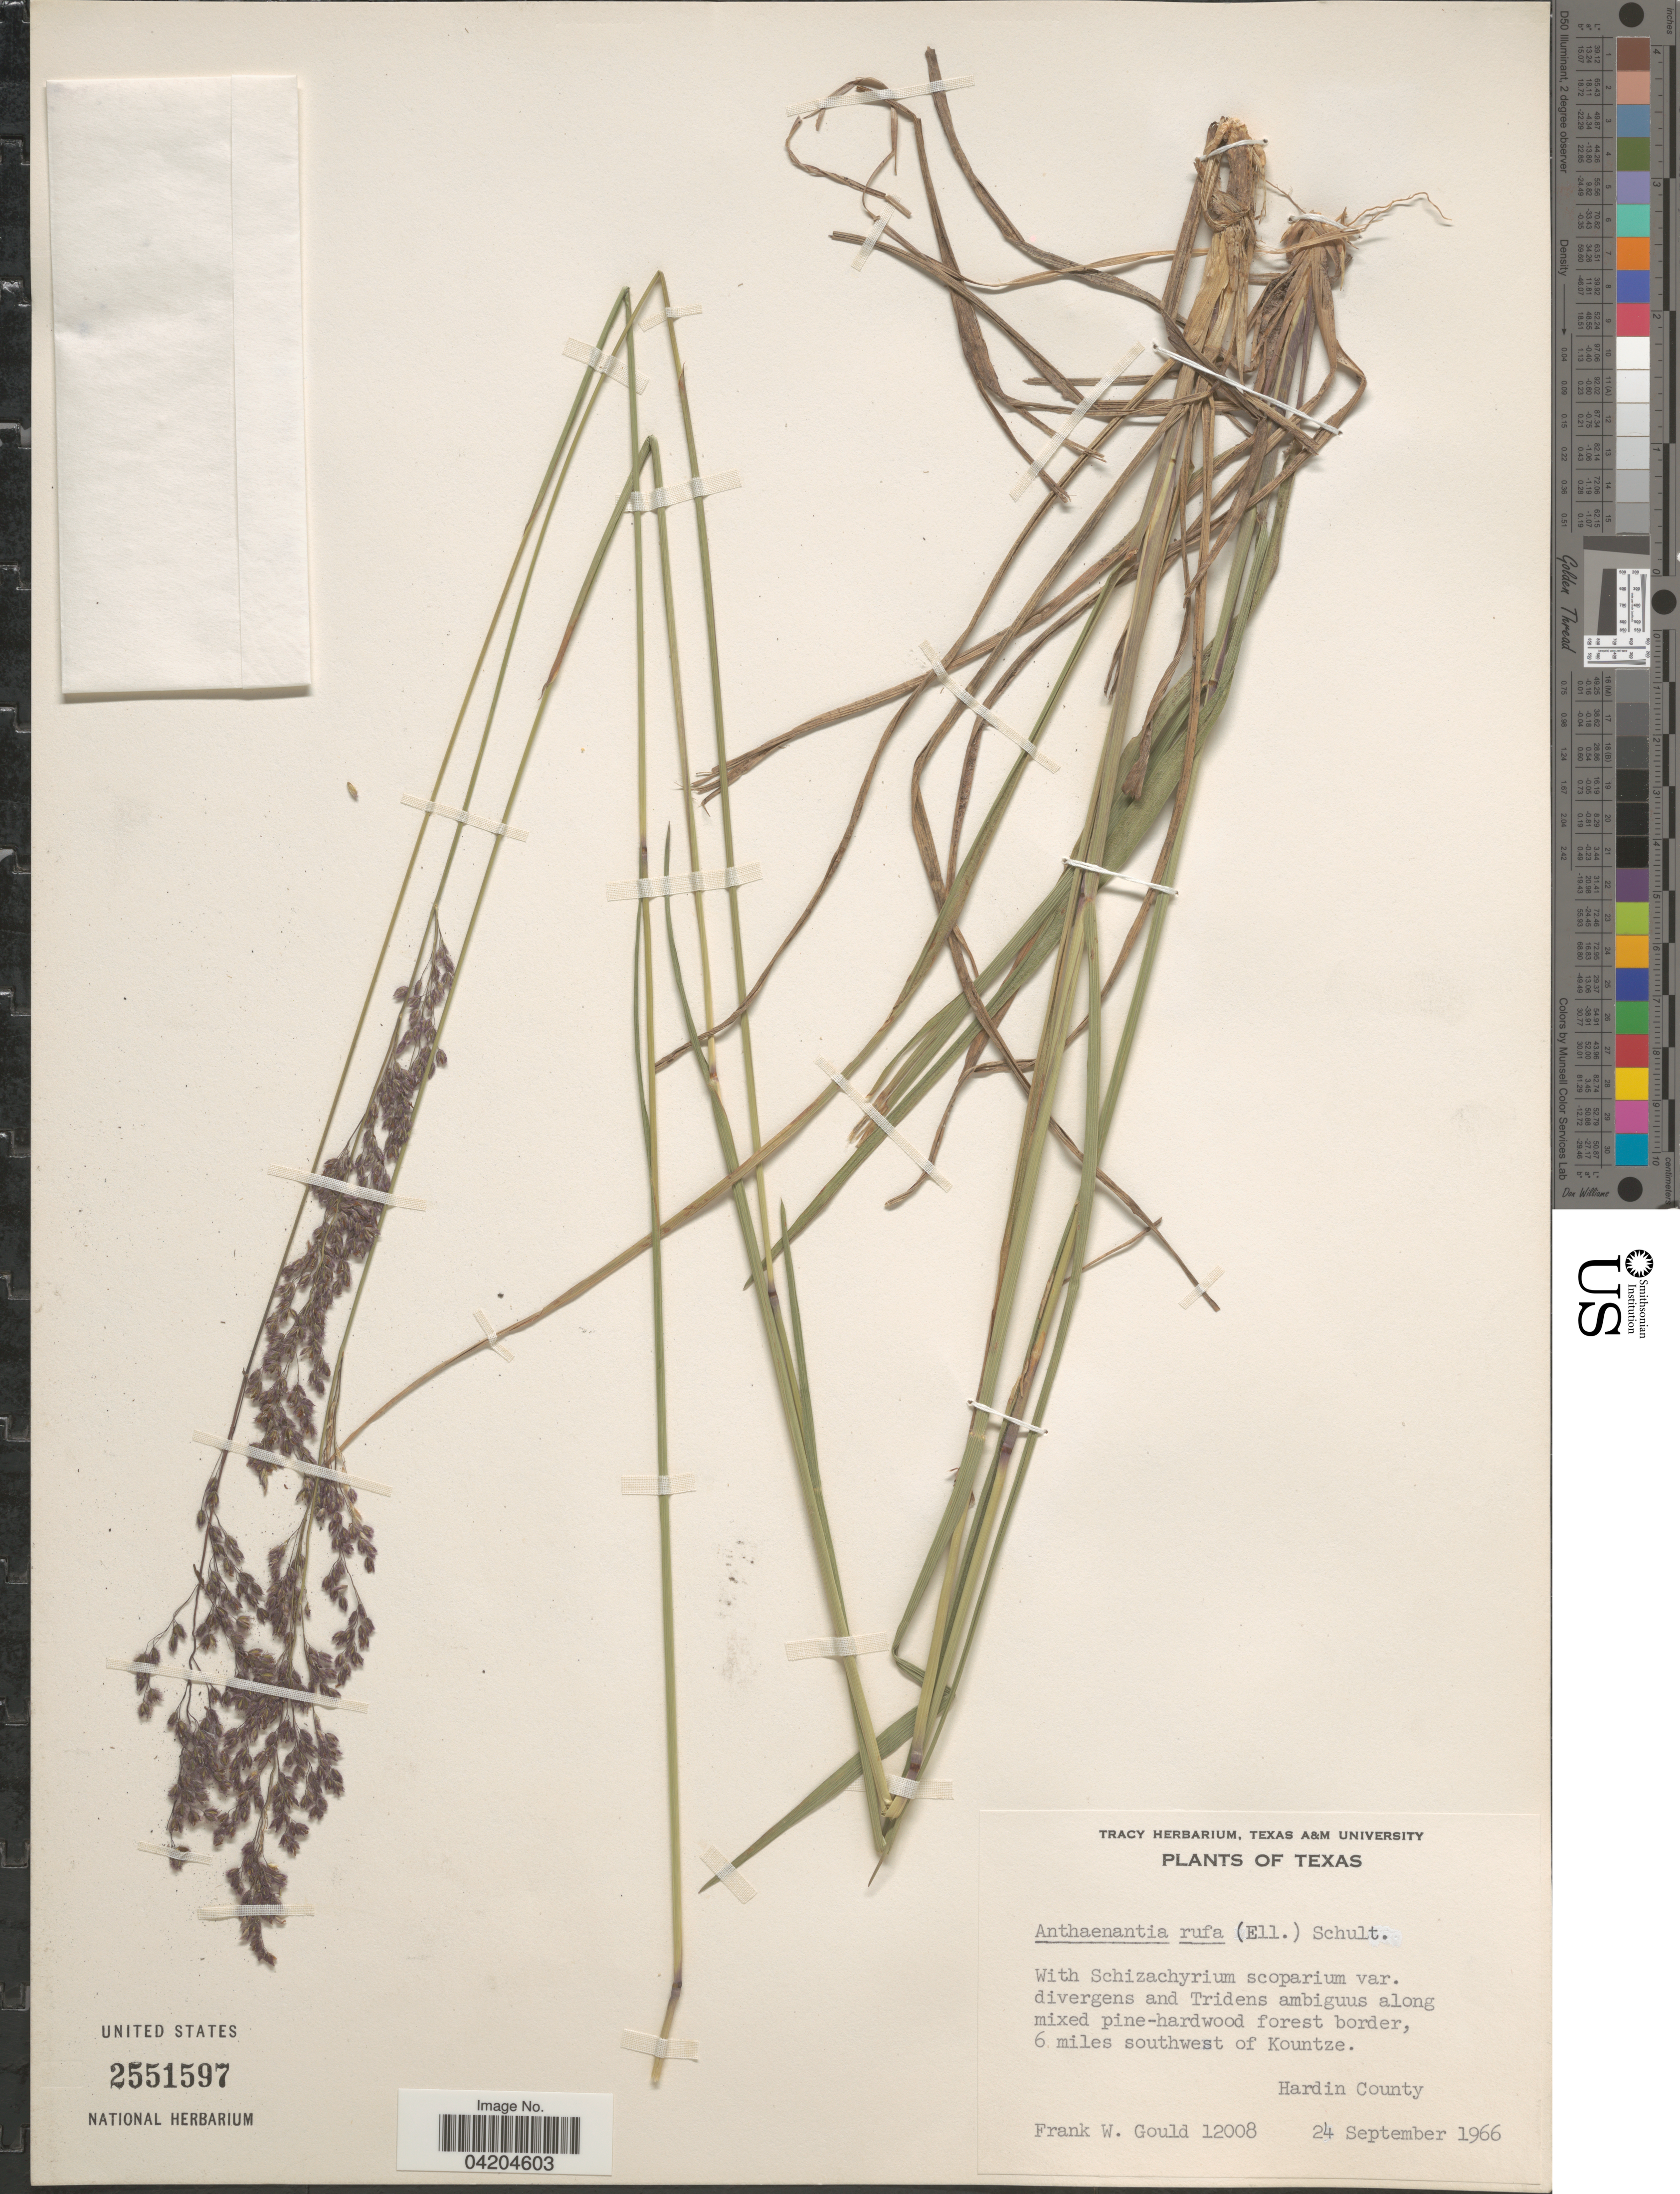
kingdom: Plantae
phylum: Tracheophyta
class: Liliopsida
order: Poales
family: Poaceae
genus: Anthaenantia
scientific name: Anthaenantia rufa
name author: (Elliott) Schult.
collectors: F. W. Gould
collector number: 12008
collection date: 1966-09-24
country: United States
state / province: Texas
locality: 6 miles southwest of Kountze. Hardin County.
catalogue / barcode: US 2551597